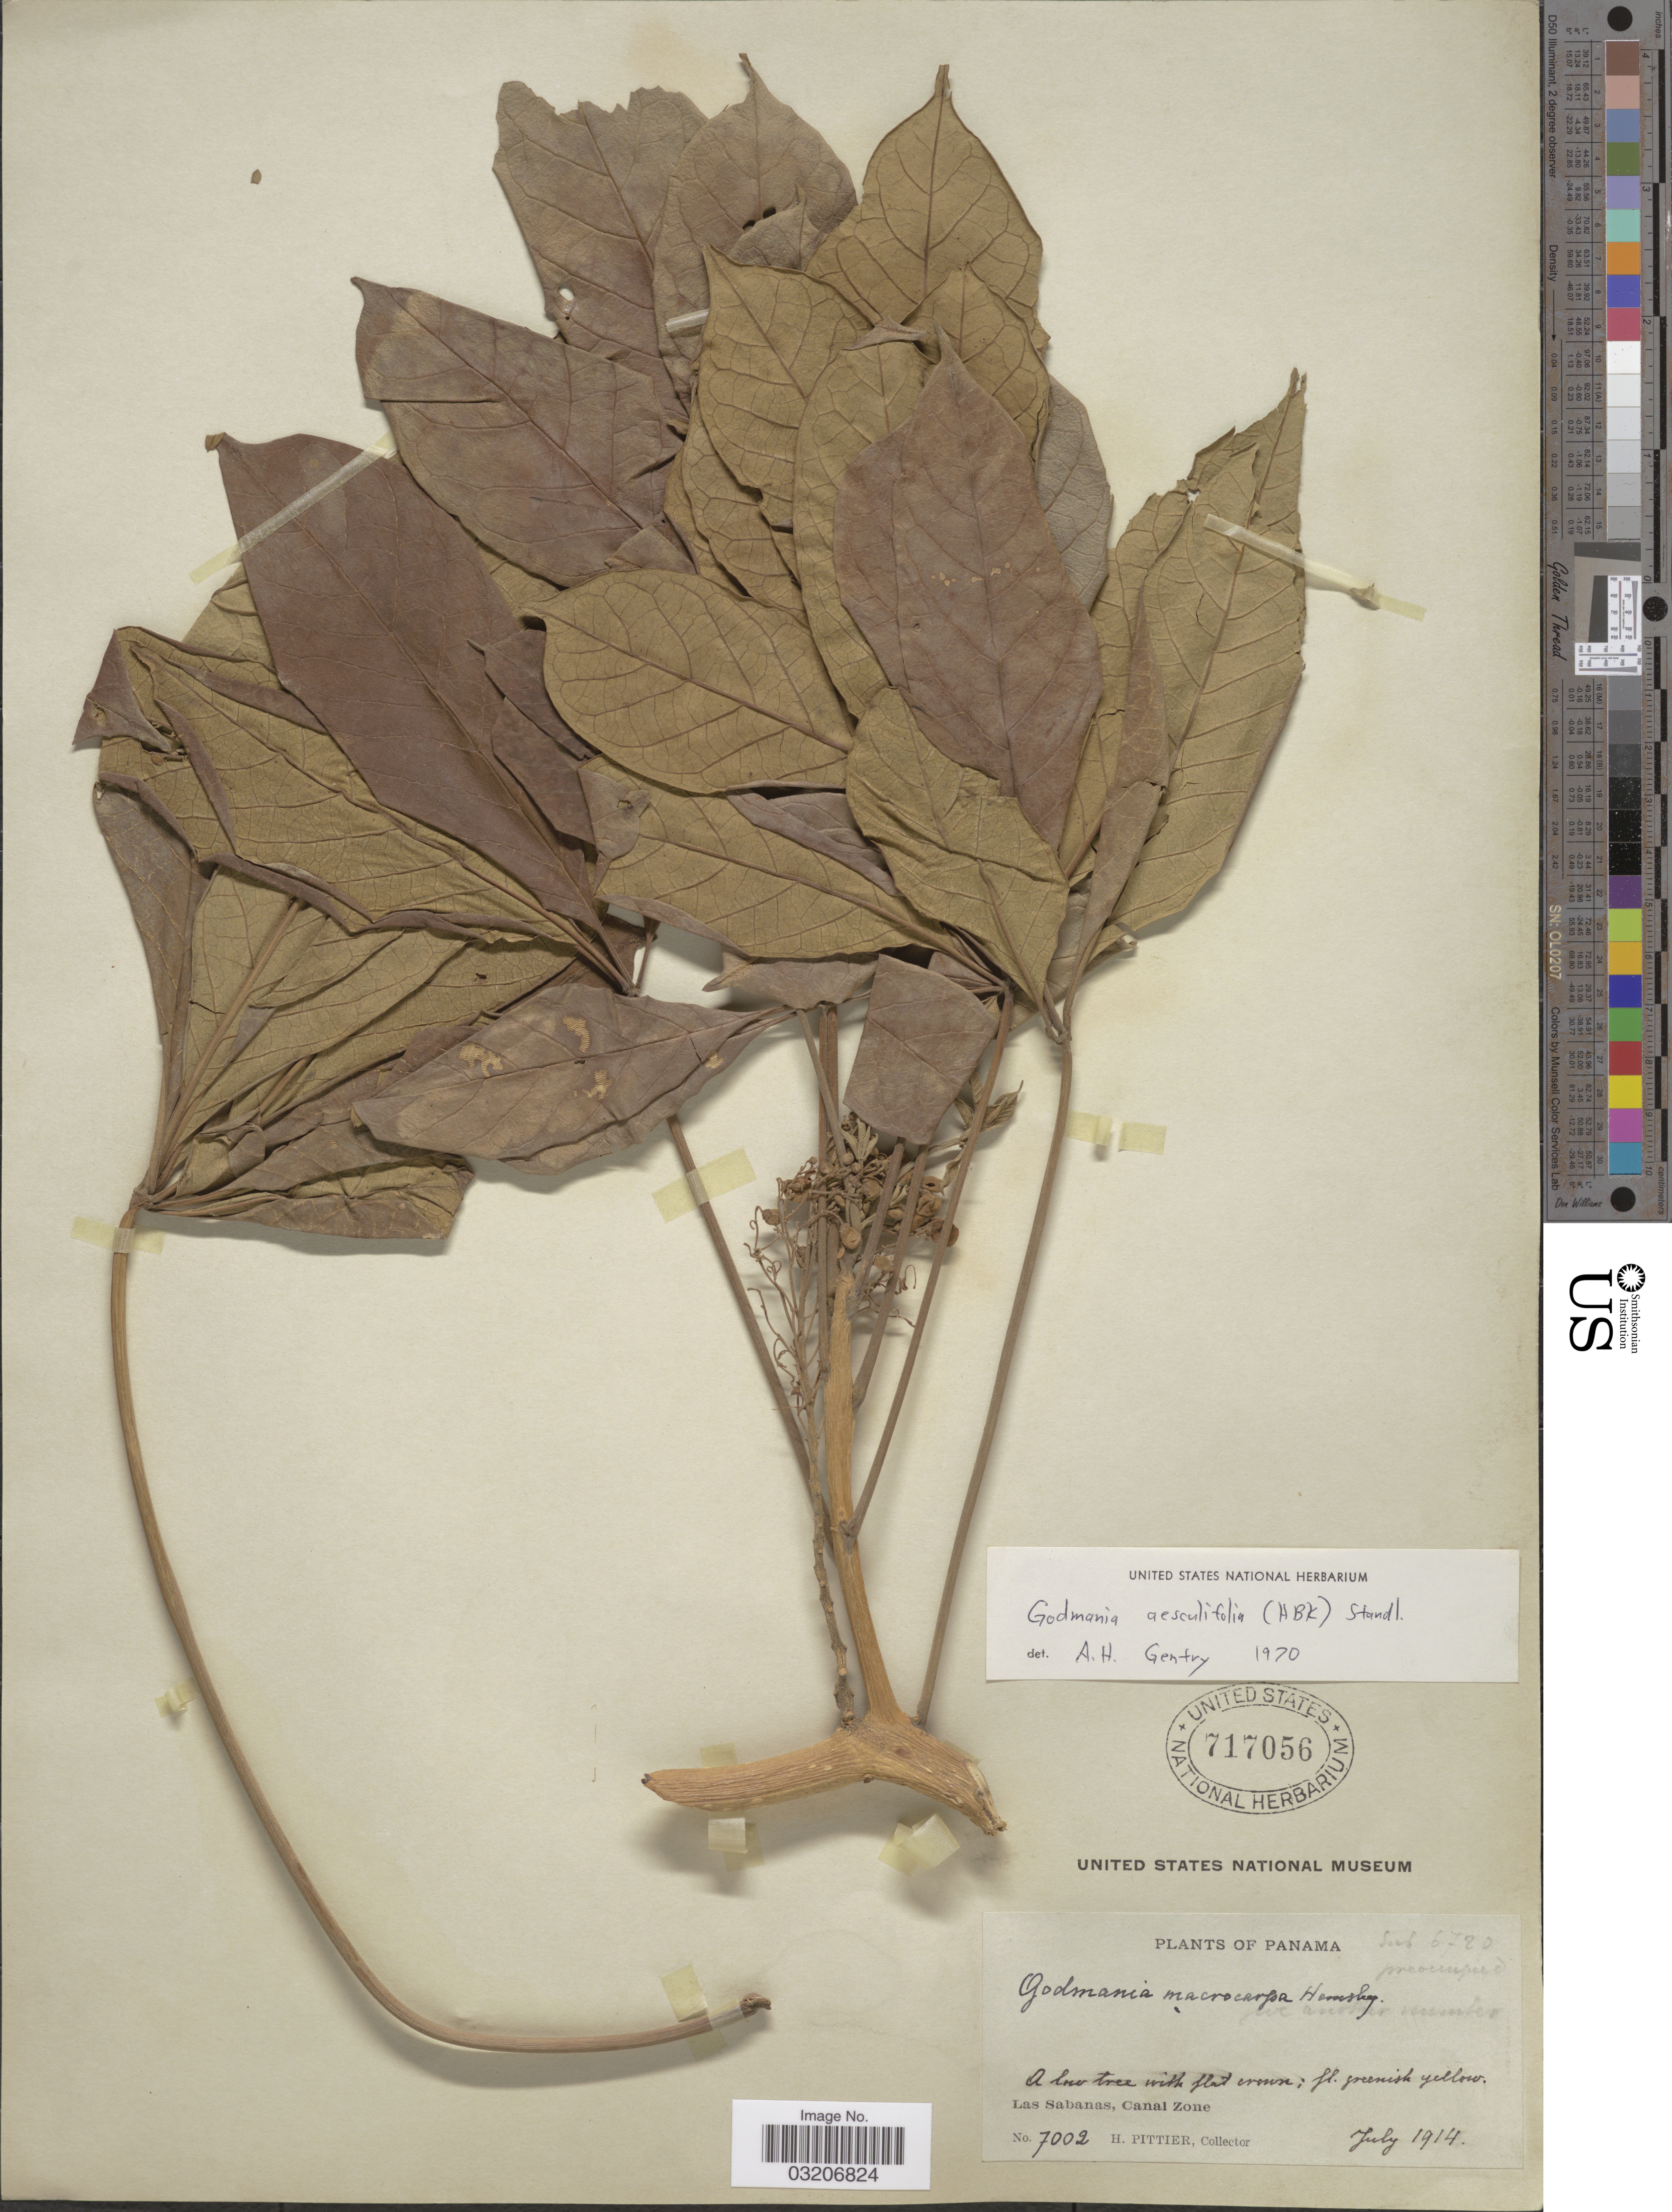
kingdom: Plantae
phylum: Tracheophyta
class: Magnoliopsida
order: Lamiales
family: Bignoniaceae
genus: Godmania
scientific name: Godmania aesculifolia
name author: Standl.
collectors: H. F. Pittier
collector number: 7002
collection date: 1914-07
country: Panama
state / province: Colón / Panamá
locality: Las Sabanas, Canal Zone.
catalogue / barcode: US 717056